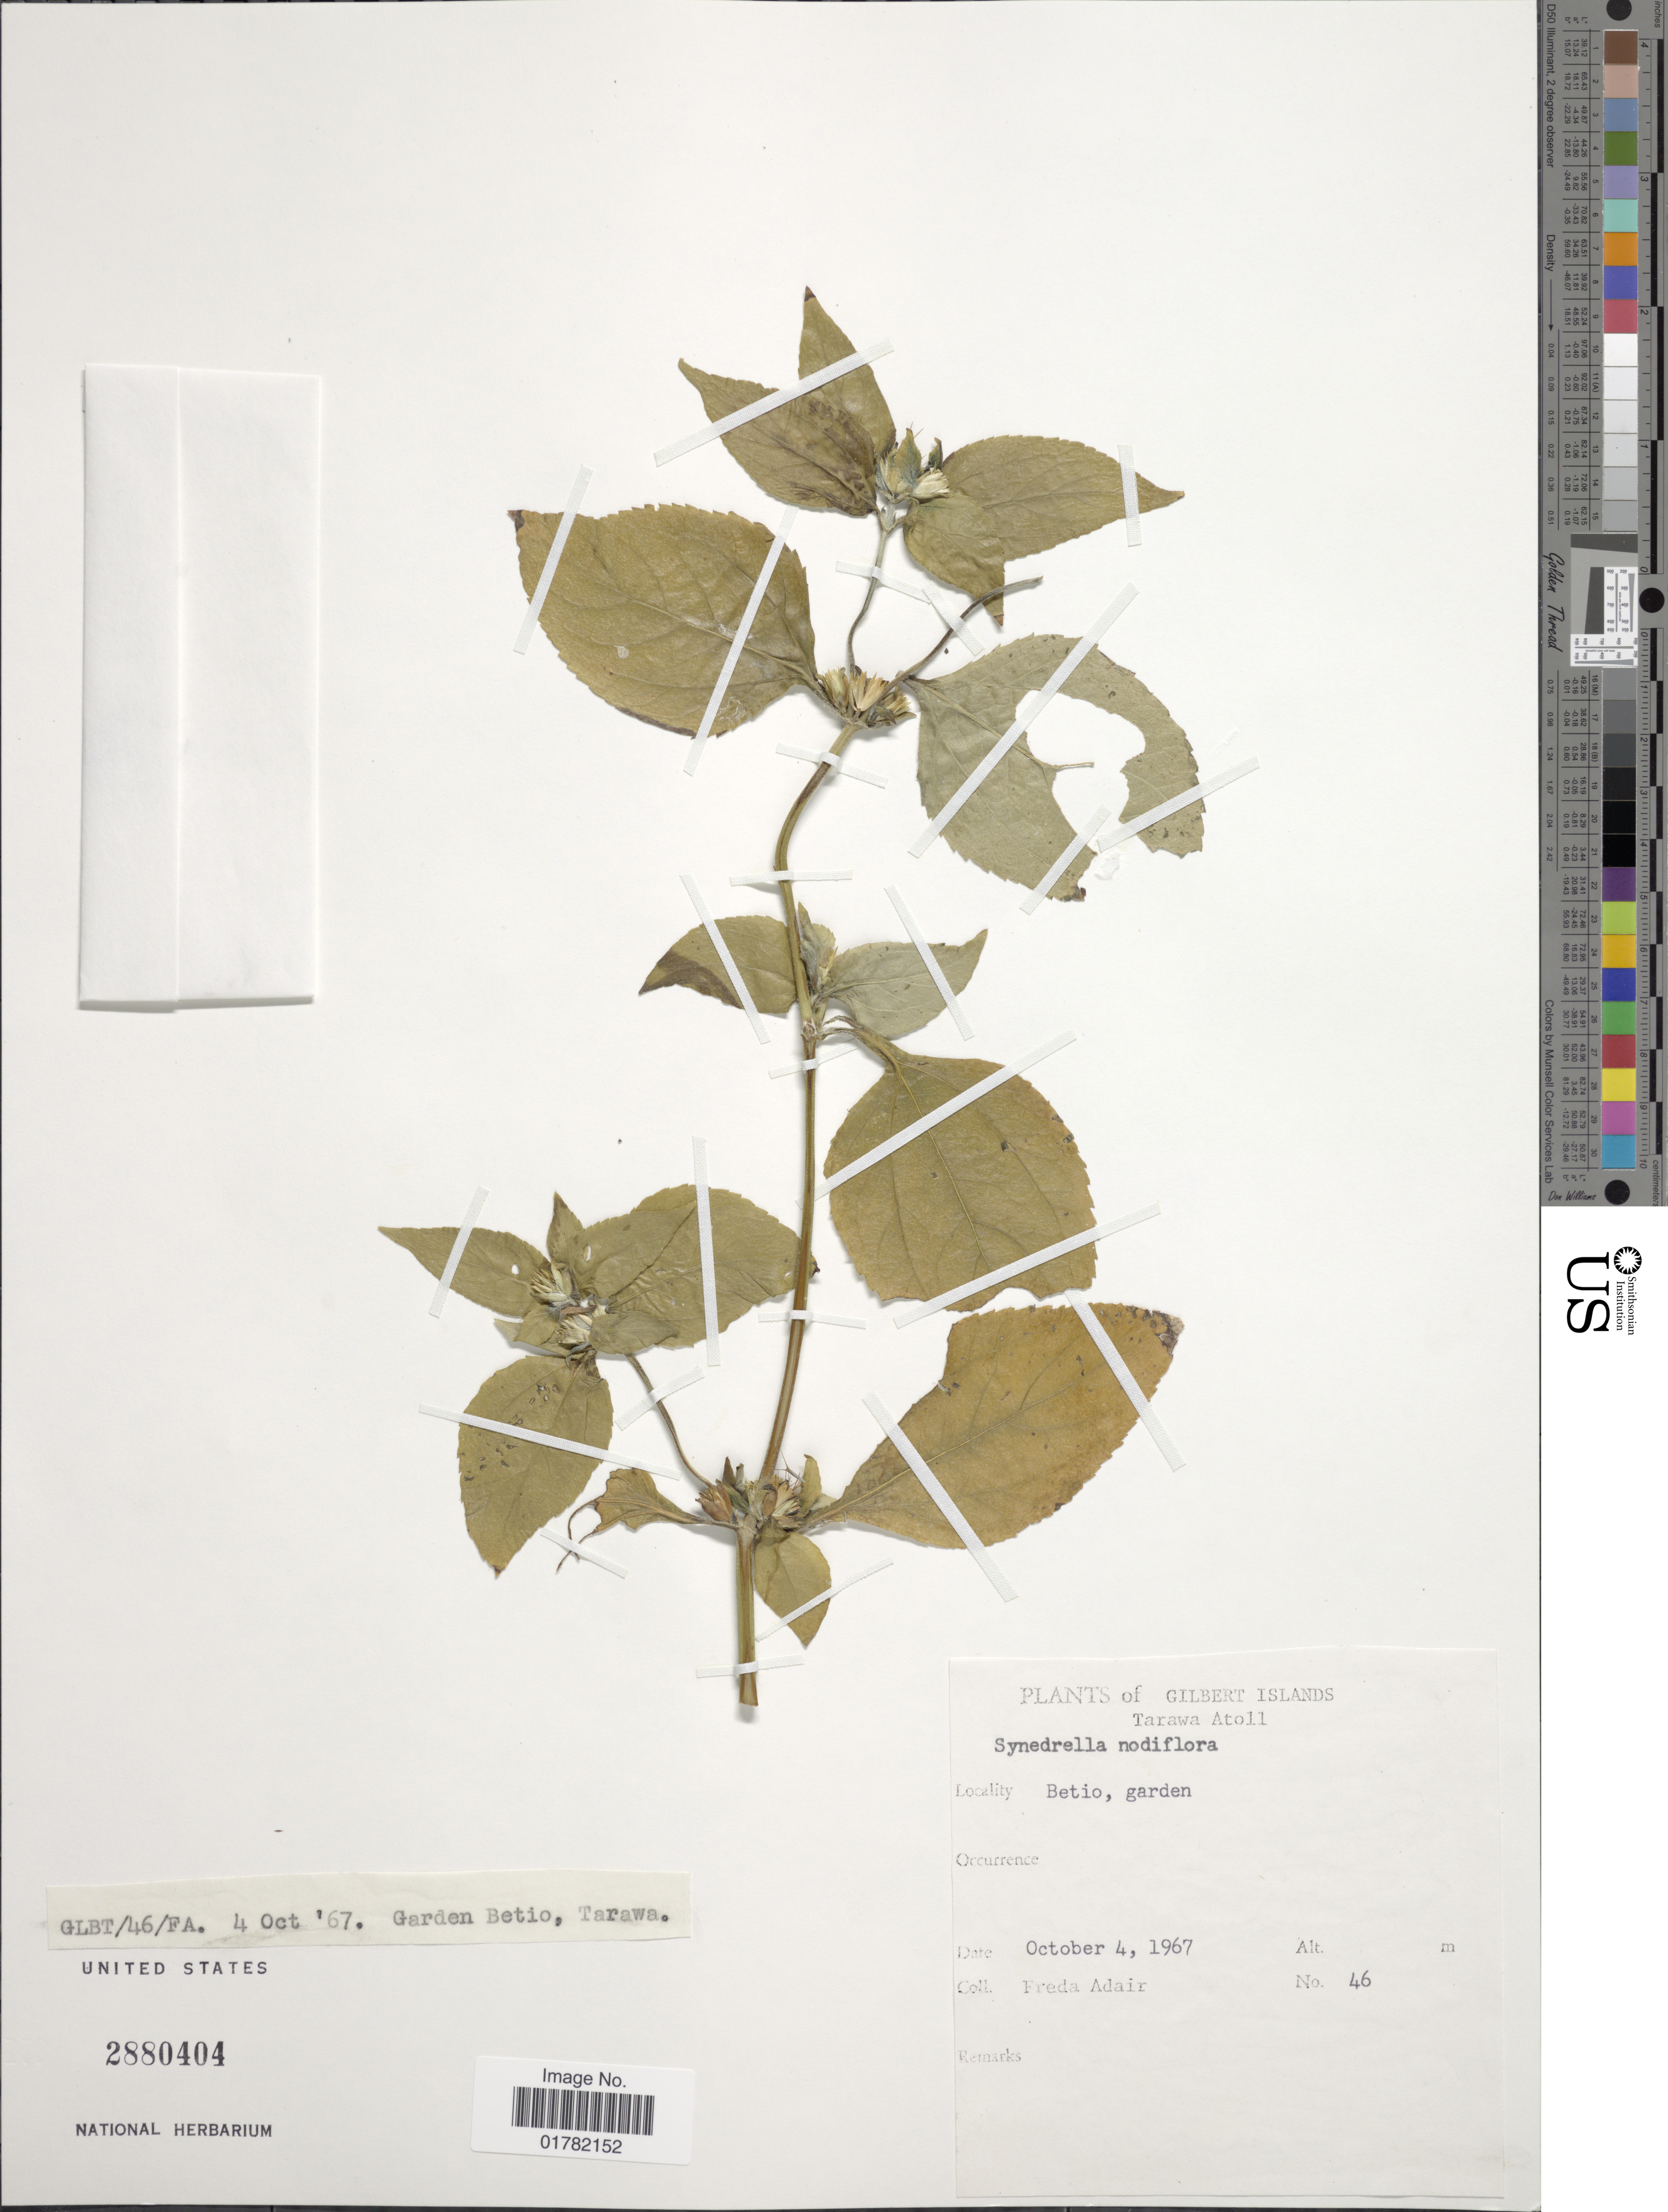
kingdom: Plantae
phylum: Tracheophyta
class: Magnoliopsida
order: Asterales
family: Asteraceae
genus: Synedrella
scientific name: Synedrella nodiflora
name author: (L.) Gaertn.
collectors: F. Adair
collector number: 46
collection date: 1967-10-04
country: Kiribati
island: Tarawa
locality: Gilbert Islands, Tarawa Atoll, Betio, garden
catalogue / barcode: US 2880404